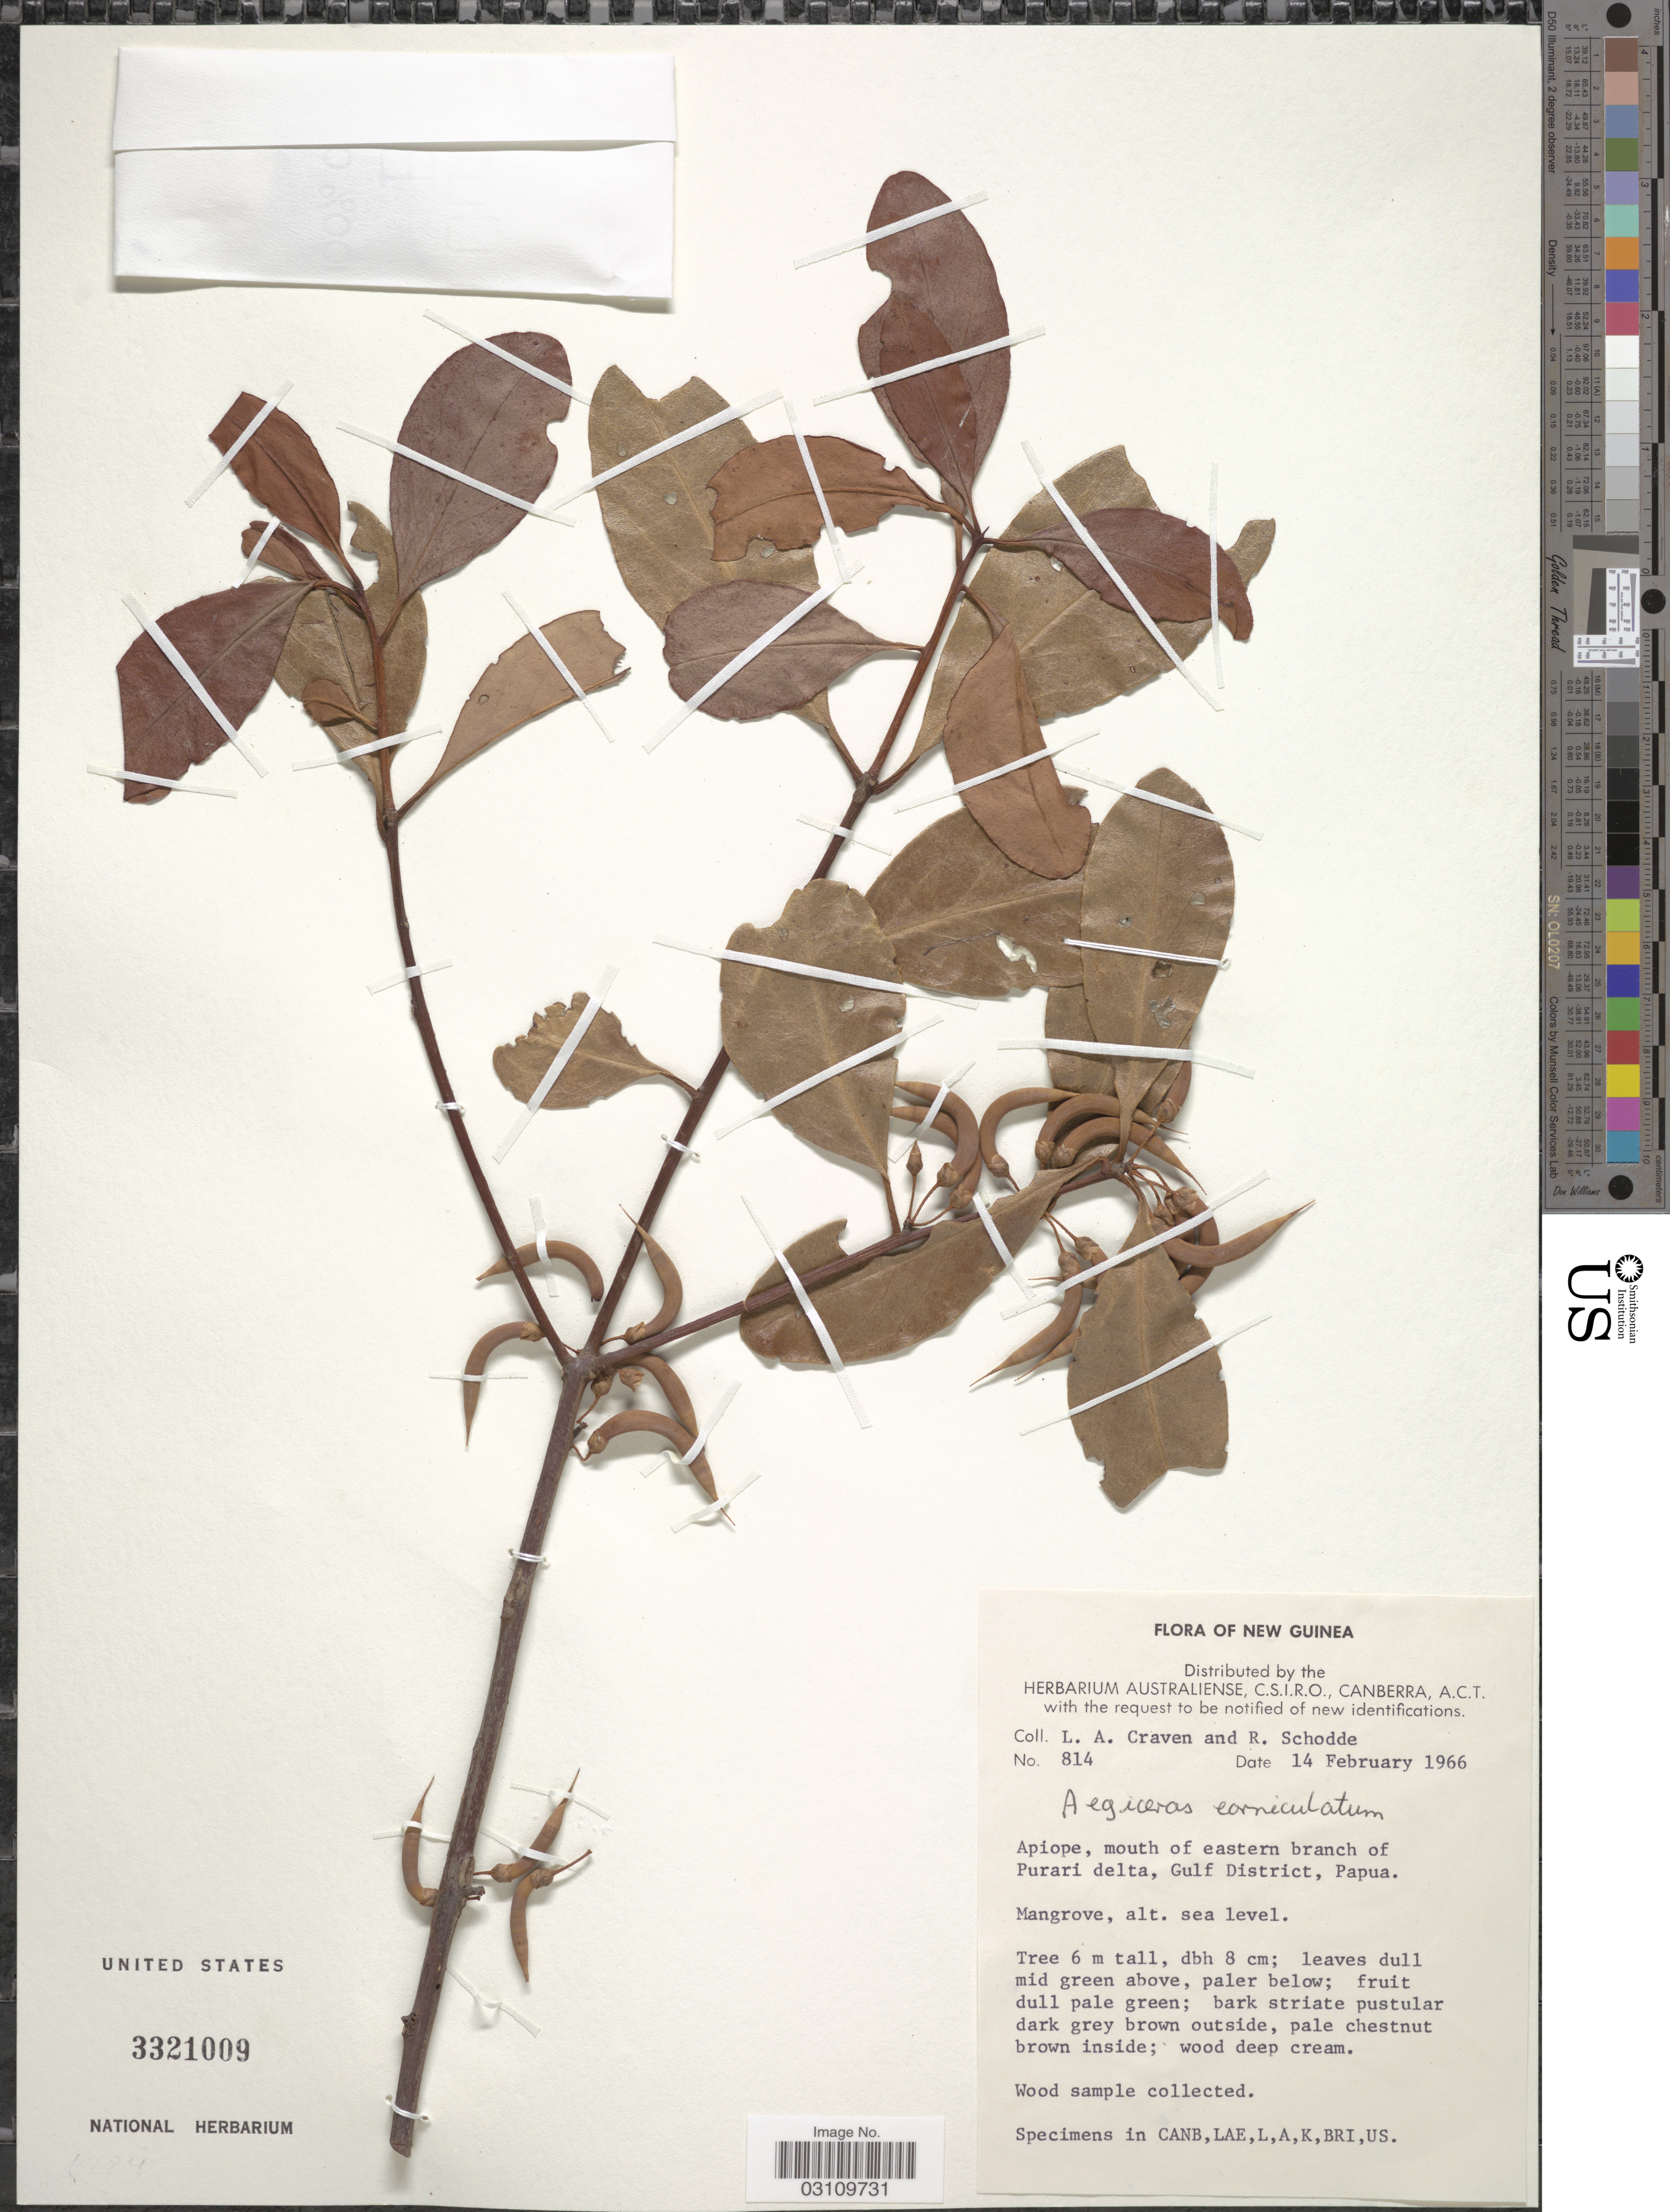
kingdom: Plantae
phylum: Tracheophyta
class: Magnoliopsida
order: Ericales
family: Primulaceae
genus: Aegiceras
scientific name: Aegiceras corniculatum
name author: (L.) Blanco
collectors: L. A. Craven & R. Schodde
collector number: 814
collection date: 1966-02-14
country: Papua New Guinea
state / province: Gulf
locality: New Guinea, Apiope, mouth of eastern branch of Purari delta, Gulf District, Papua.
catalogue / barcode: US 3321009